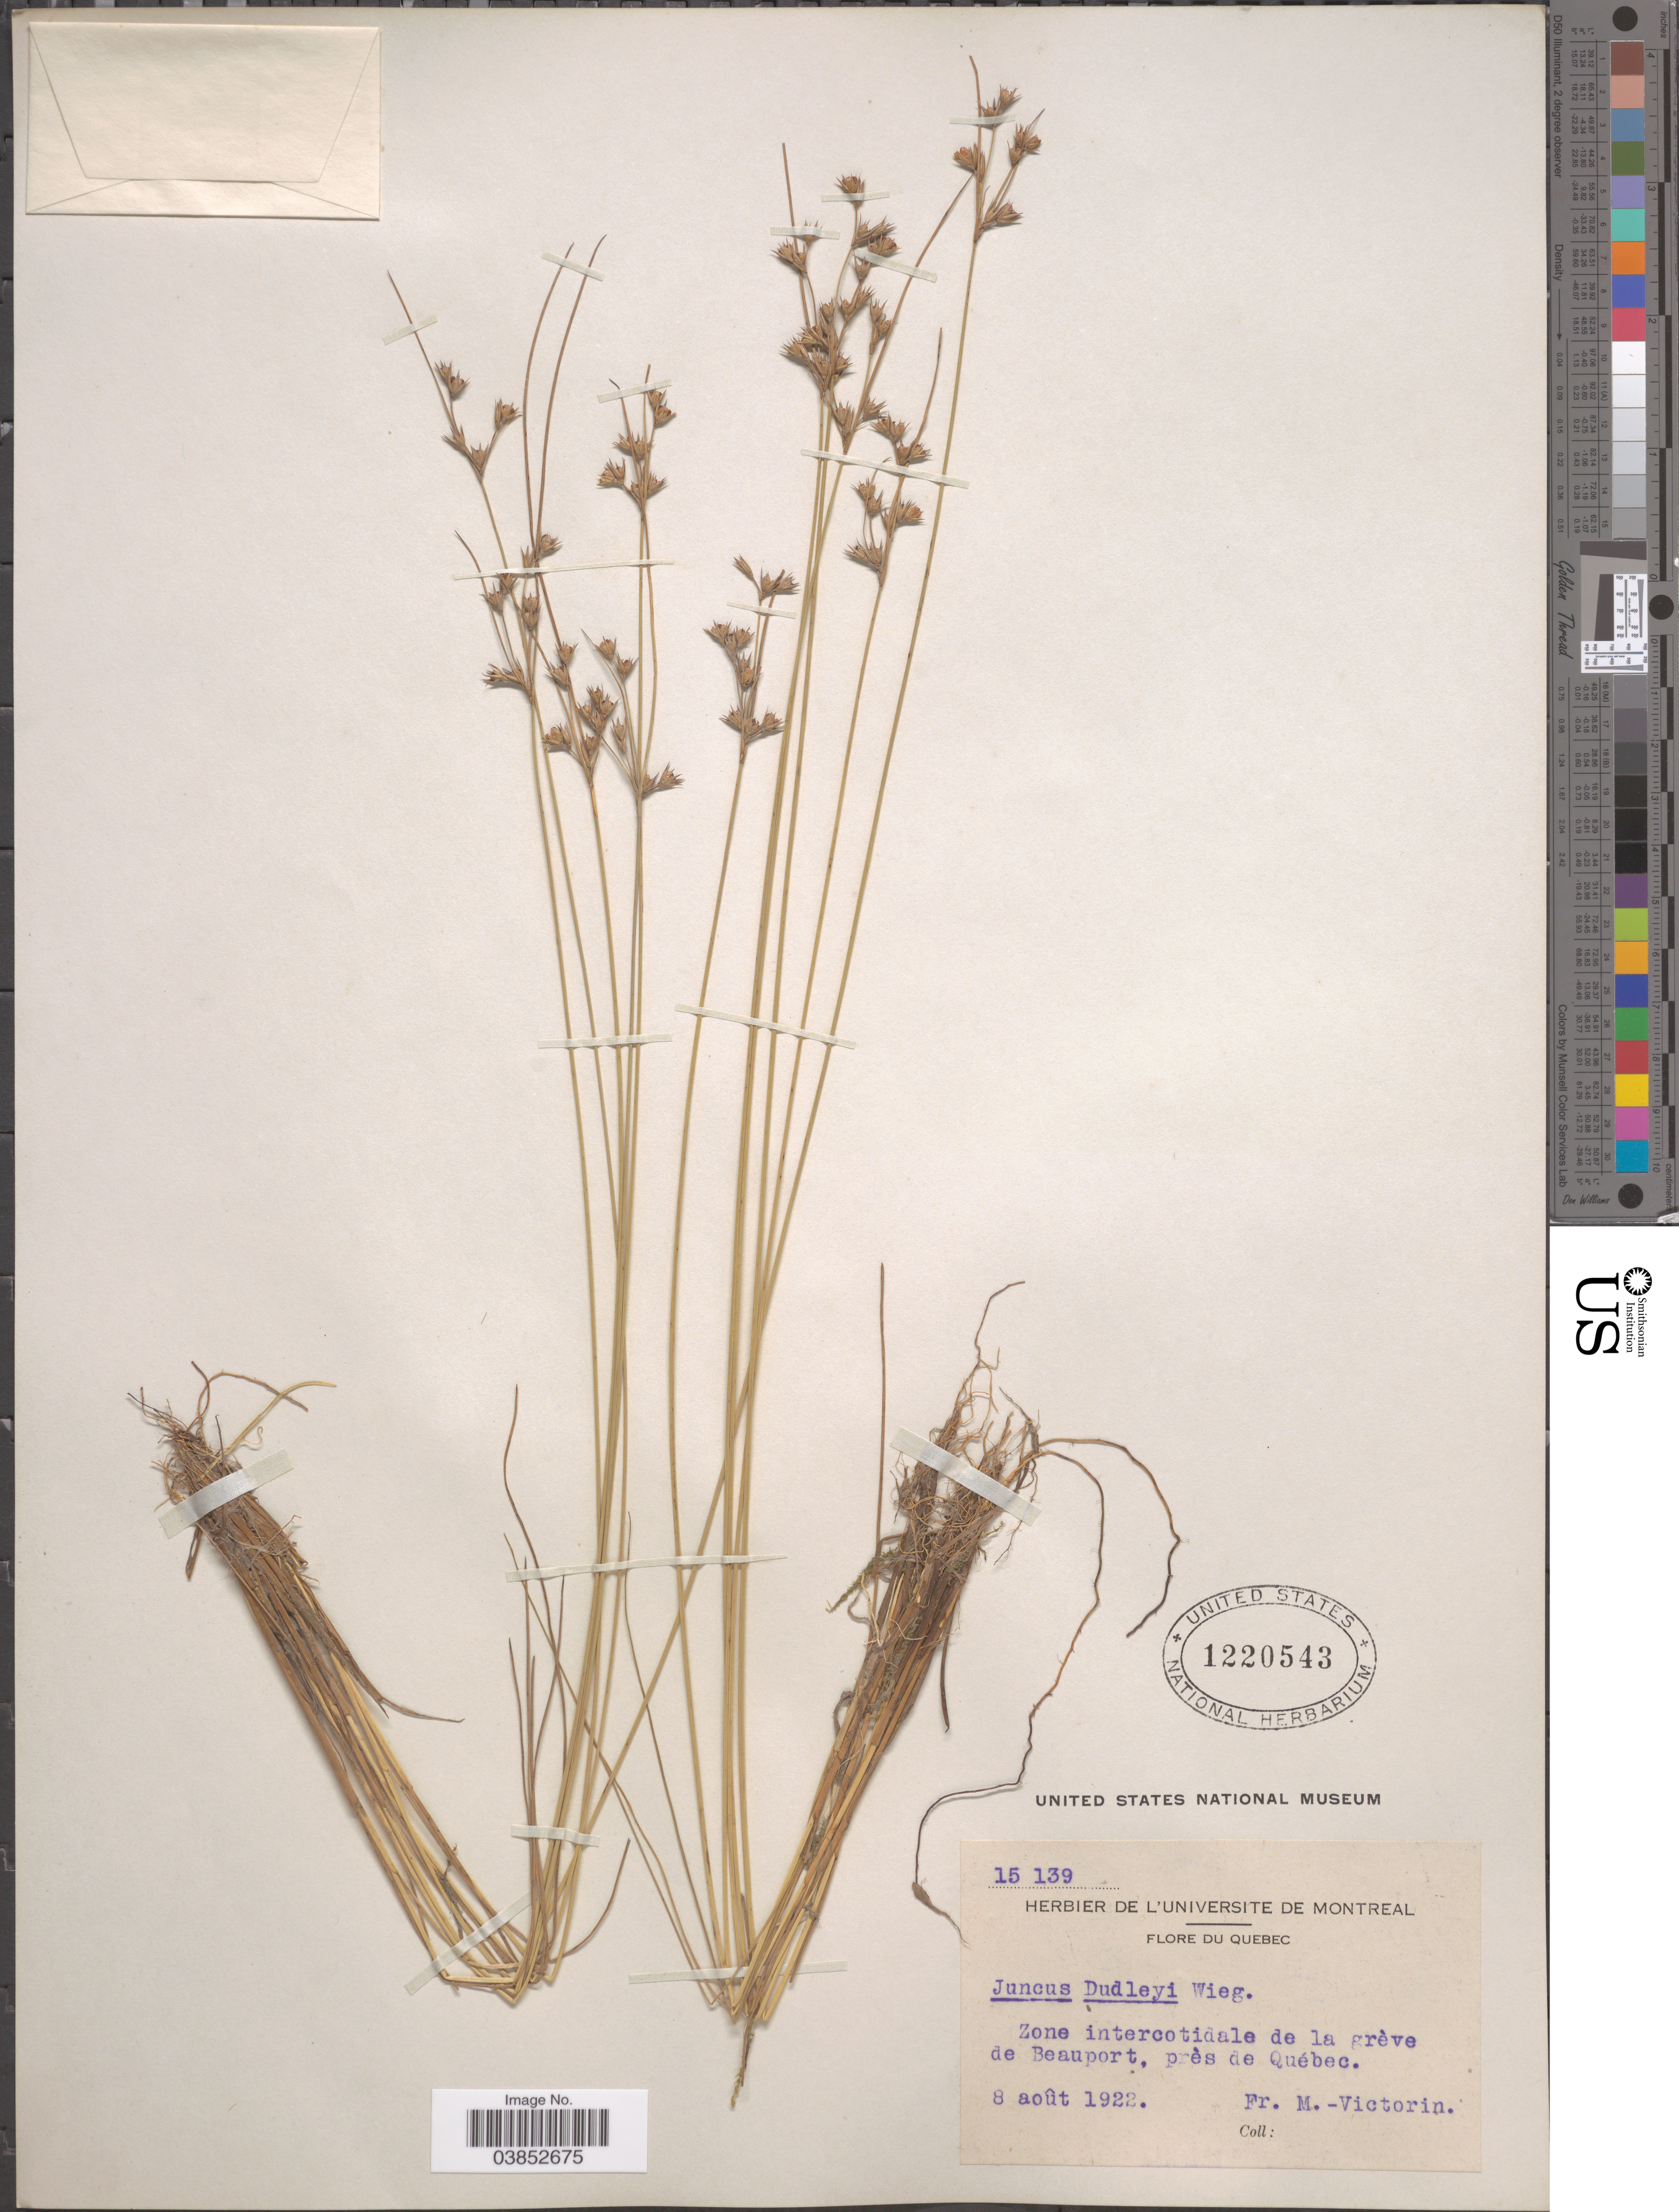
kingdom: Plantae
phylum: Tracheophyta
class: Liliopsida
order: Poales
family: Juncaceae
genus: Juncus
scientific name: Juncus dudleyi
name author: Wiegand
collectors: F. Marie-Victorin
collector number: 15139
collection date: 1922-08-08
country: Canada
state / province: Quebec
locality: Zone intercotidale de la grève de Beauport.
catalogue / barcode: US 1220543